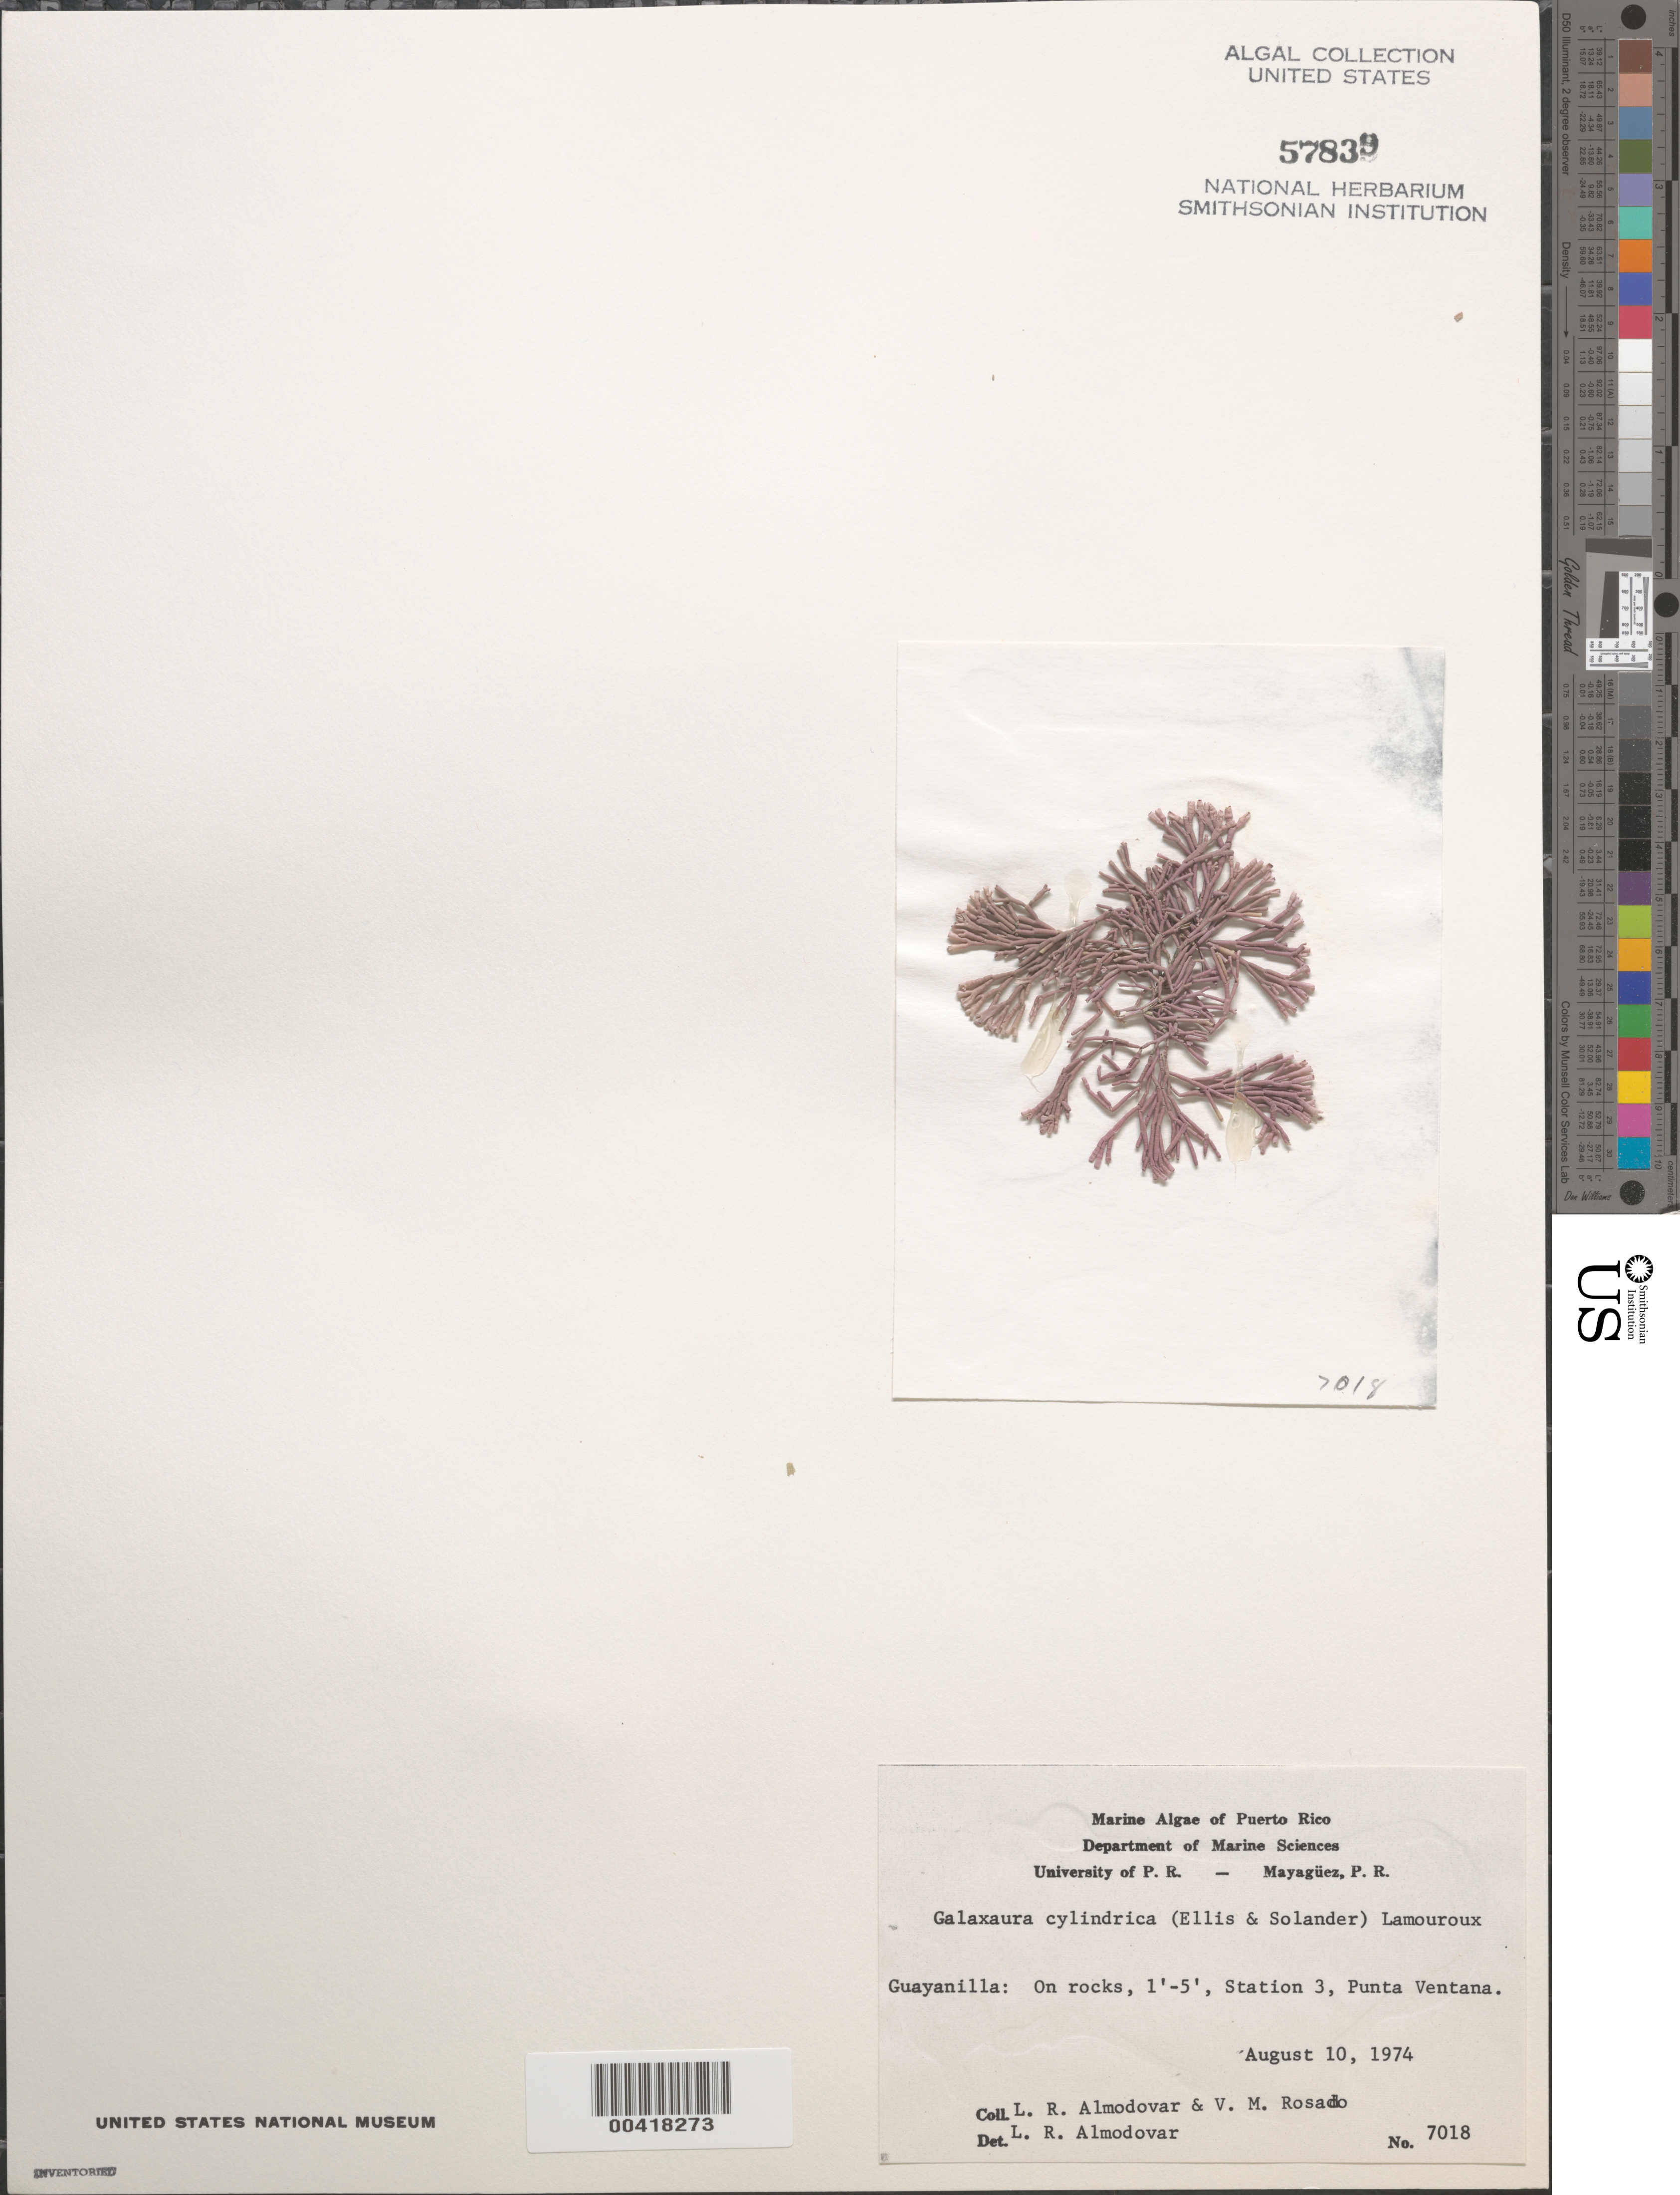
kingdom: Plantae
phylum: Rhodophyta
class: Florideophyceae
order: Nemaliales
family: Galaxauraceae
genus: Galaxaura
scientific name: Galaxaura rugosa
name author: (Ellis & Sol.) J.V.Lamouroux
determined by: Algae name updating Project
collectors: L. Almodovar & V. Rosado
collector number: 7018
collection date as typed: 10 Aug 1974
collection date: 1974-08-10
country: Puerto Rico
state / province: Guayanilla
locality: Punta ventana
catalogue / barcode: US 57839